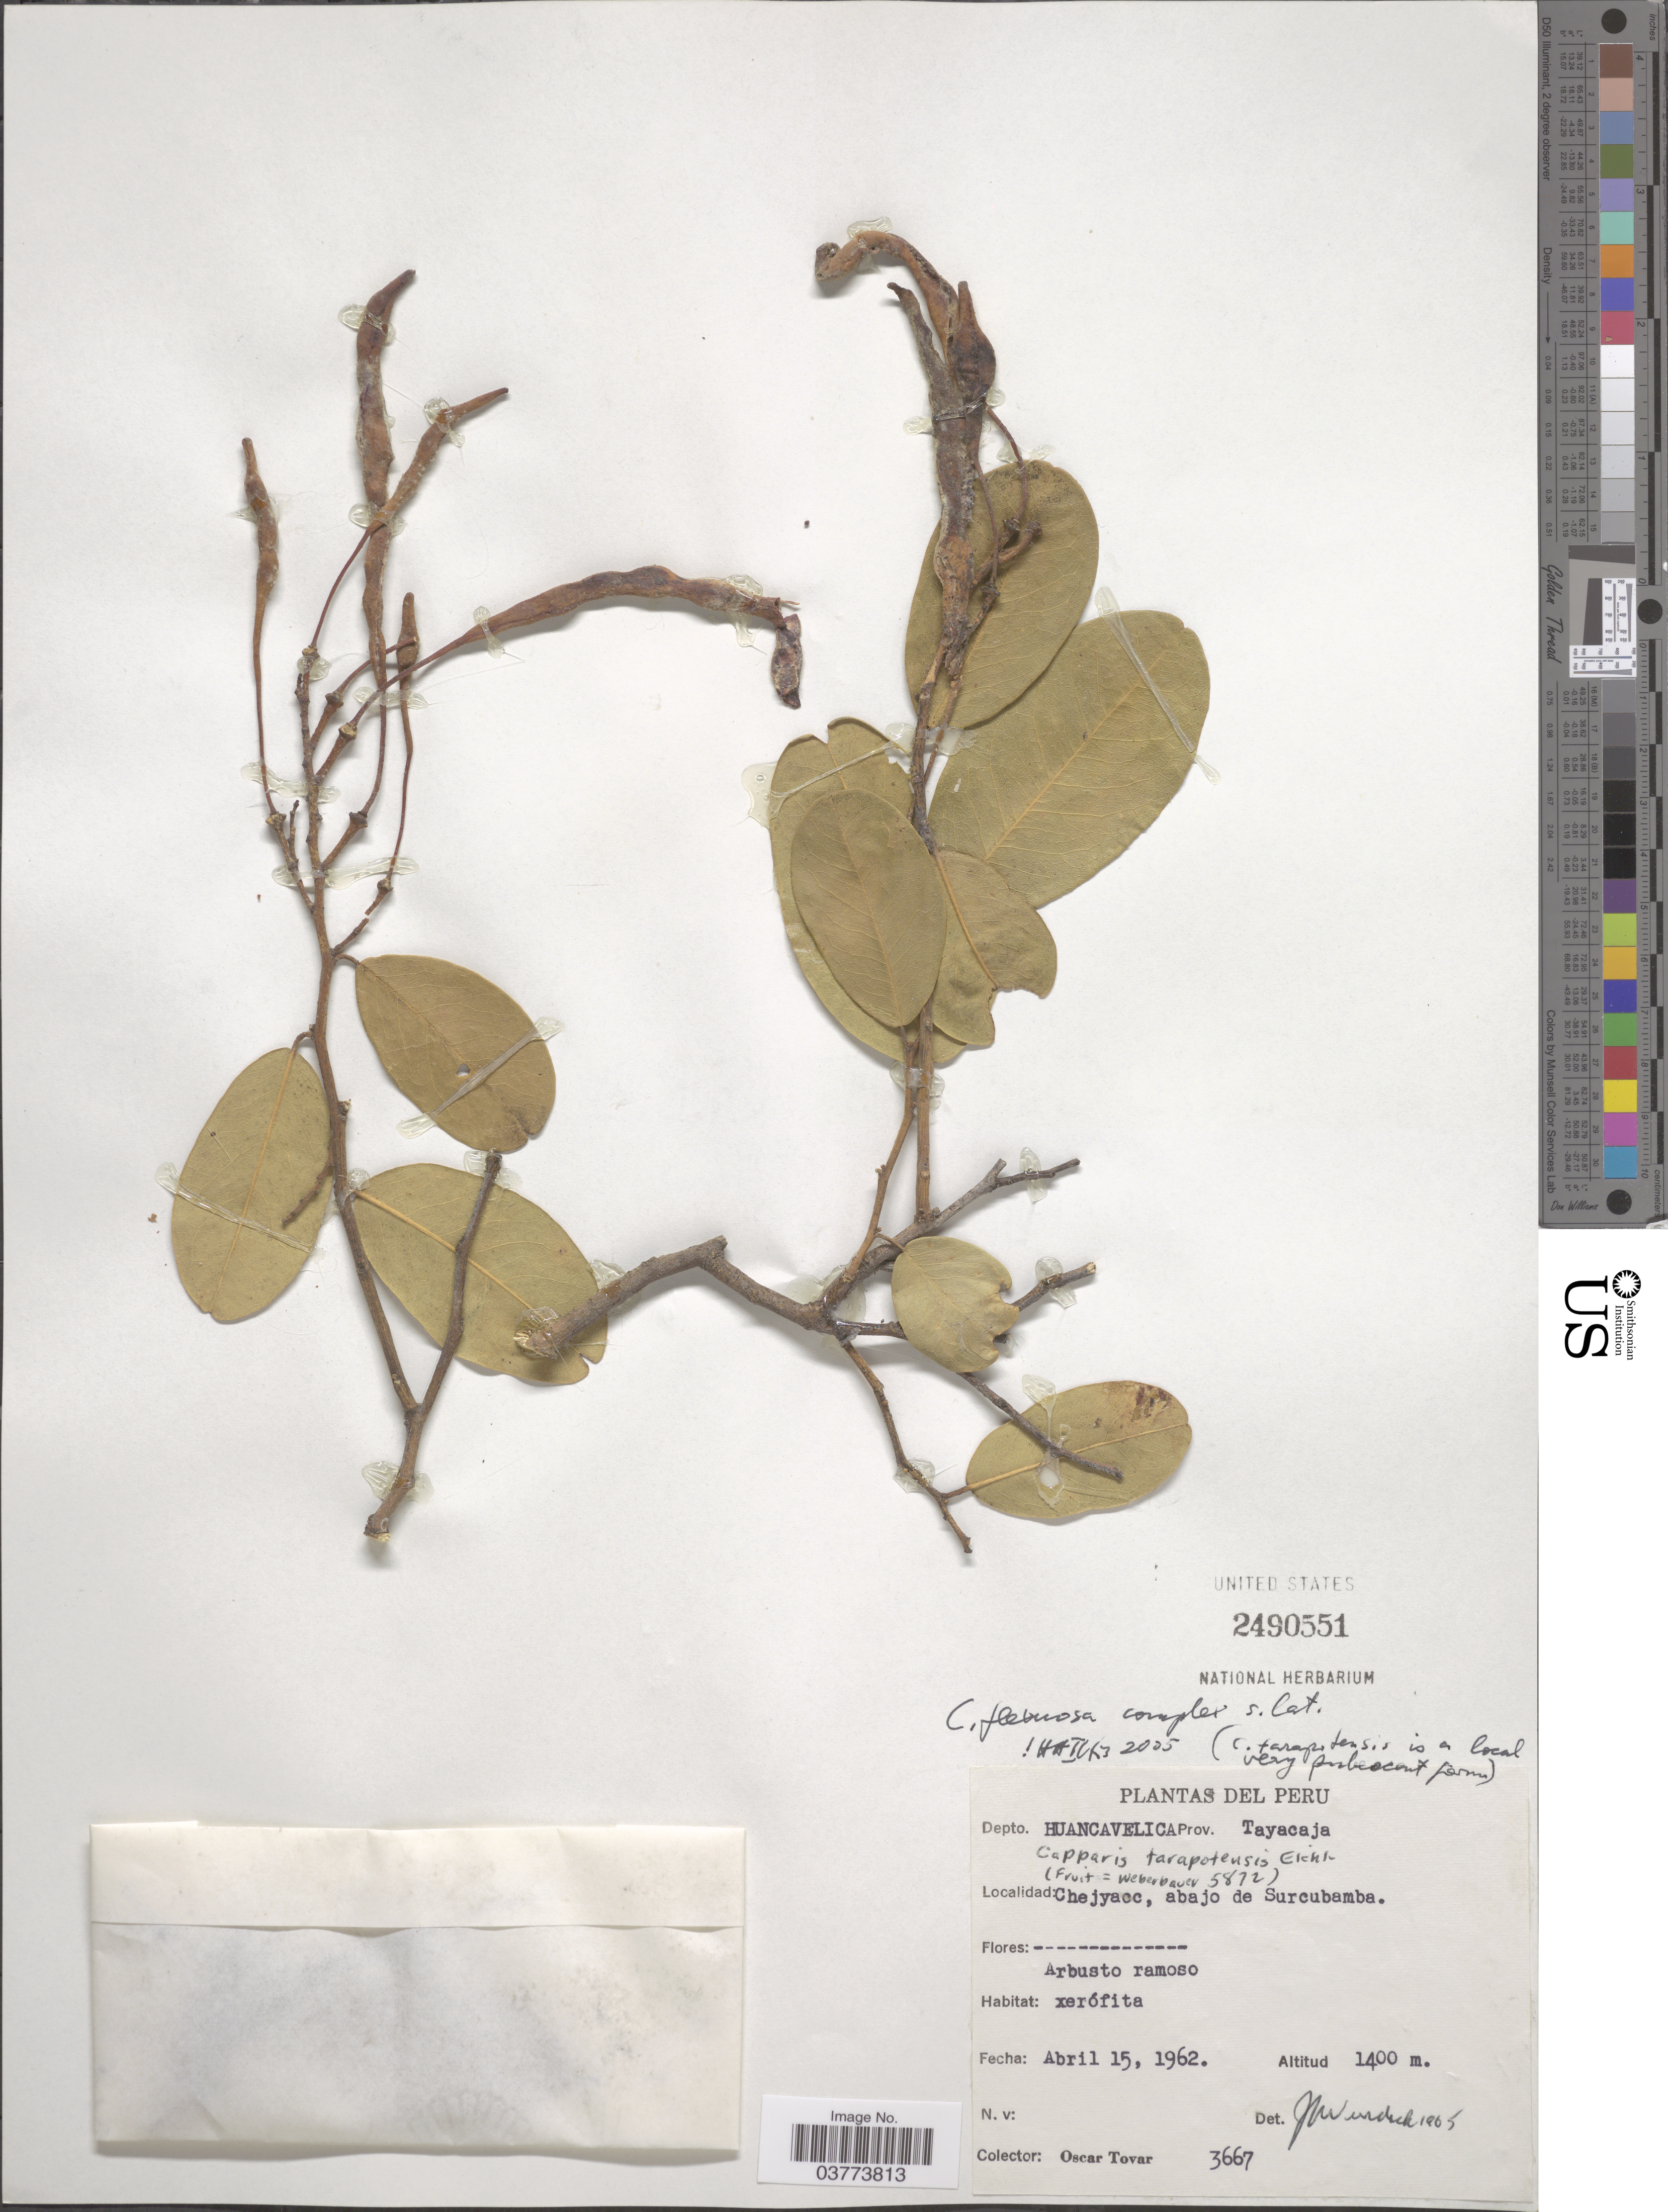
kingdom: Plantae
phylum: Tracheophyta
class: Magnoliopsida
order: Brassicales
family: Capparaceae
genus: Cynophalla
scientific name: Cynophalla flexuosa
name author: (L.) J. Presl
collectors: Ó. Tovar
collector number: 3667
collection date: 1962-04-15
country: Peru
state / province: Huancavelica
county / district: Tayacaja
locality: Depto. Huancavelica, Prov. Tayacaja. Chejyacc, abajo de Surcubamba.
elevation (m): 1400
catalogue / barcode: US 2490551